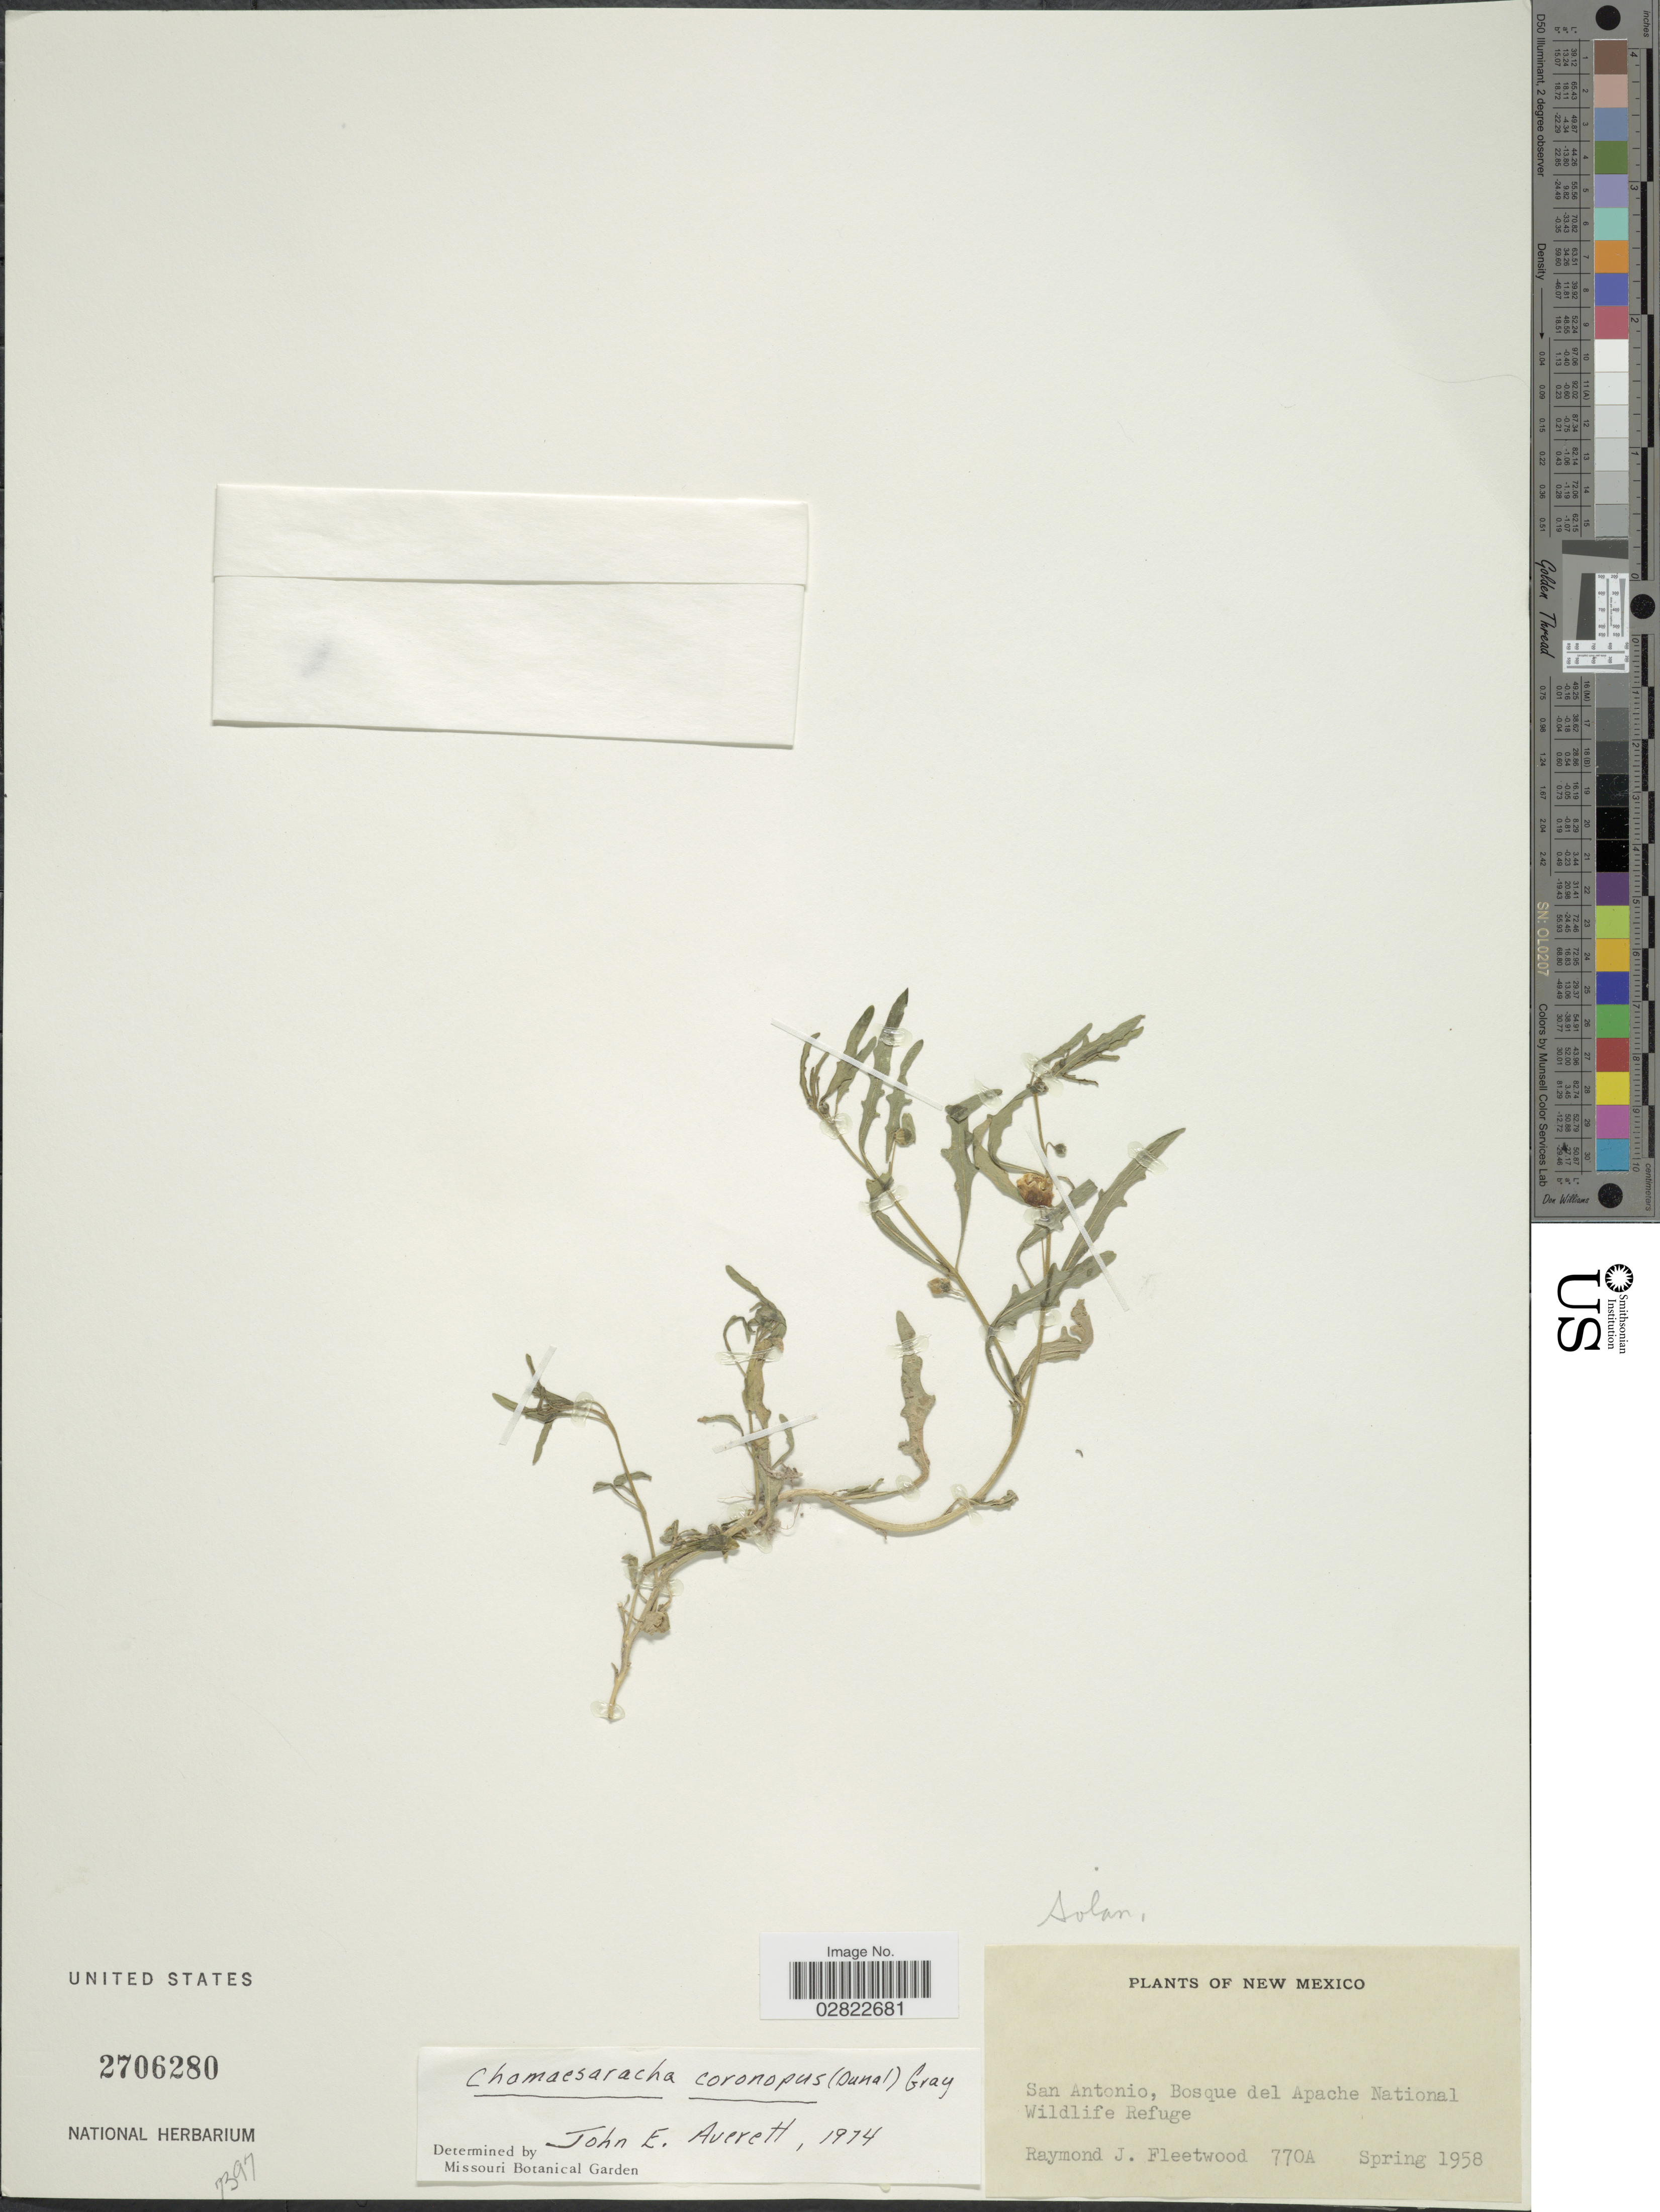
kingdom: Plantae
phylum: Tracheophyta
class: Magnoliopsida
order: Solanales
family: Solanaceae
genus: Chamaesaracha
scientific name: Chamaesaracha coniodes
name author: (Moric. ex Dunal) Britton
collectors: R. J. Fleetwood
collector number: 770A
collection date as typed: Spring 1958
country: United States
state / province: New Mexico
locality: San Antonio, Bosque del Apache National Wildlife Refuge.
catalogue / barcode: US 2706280